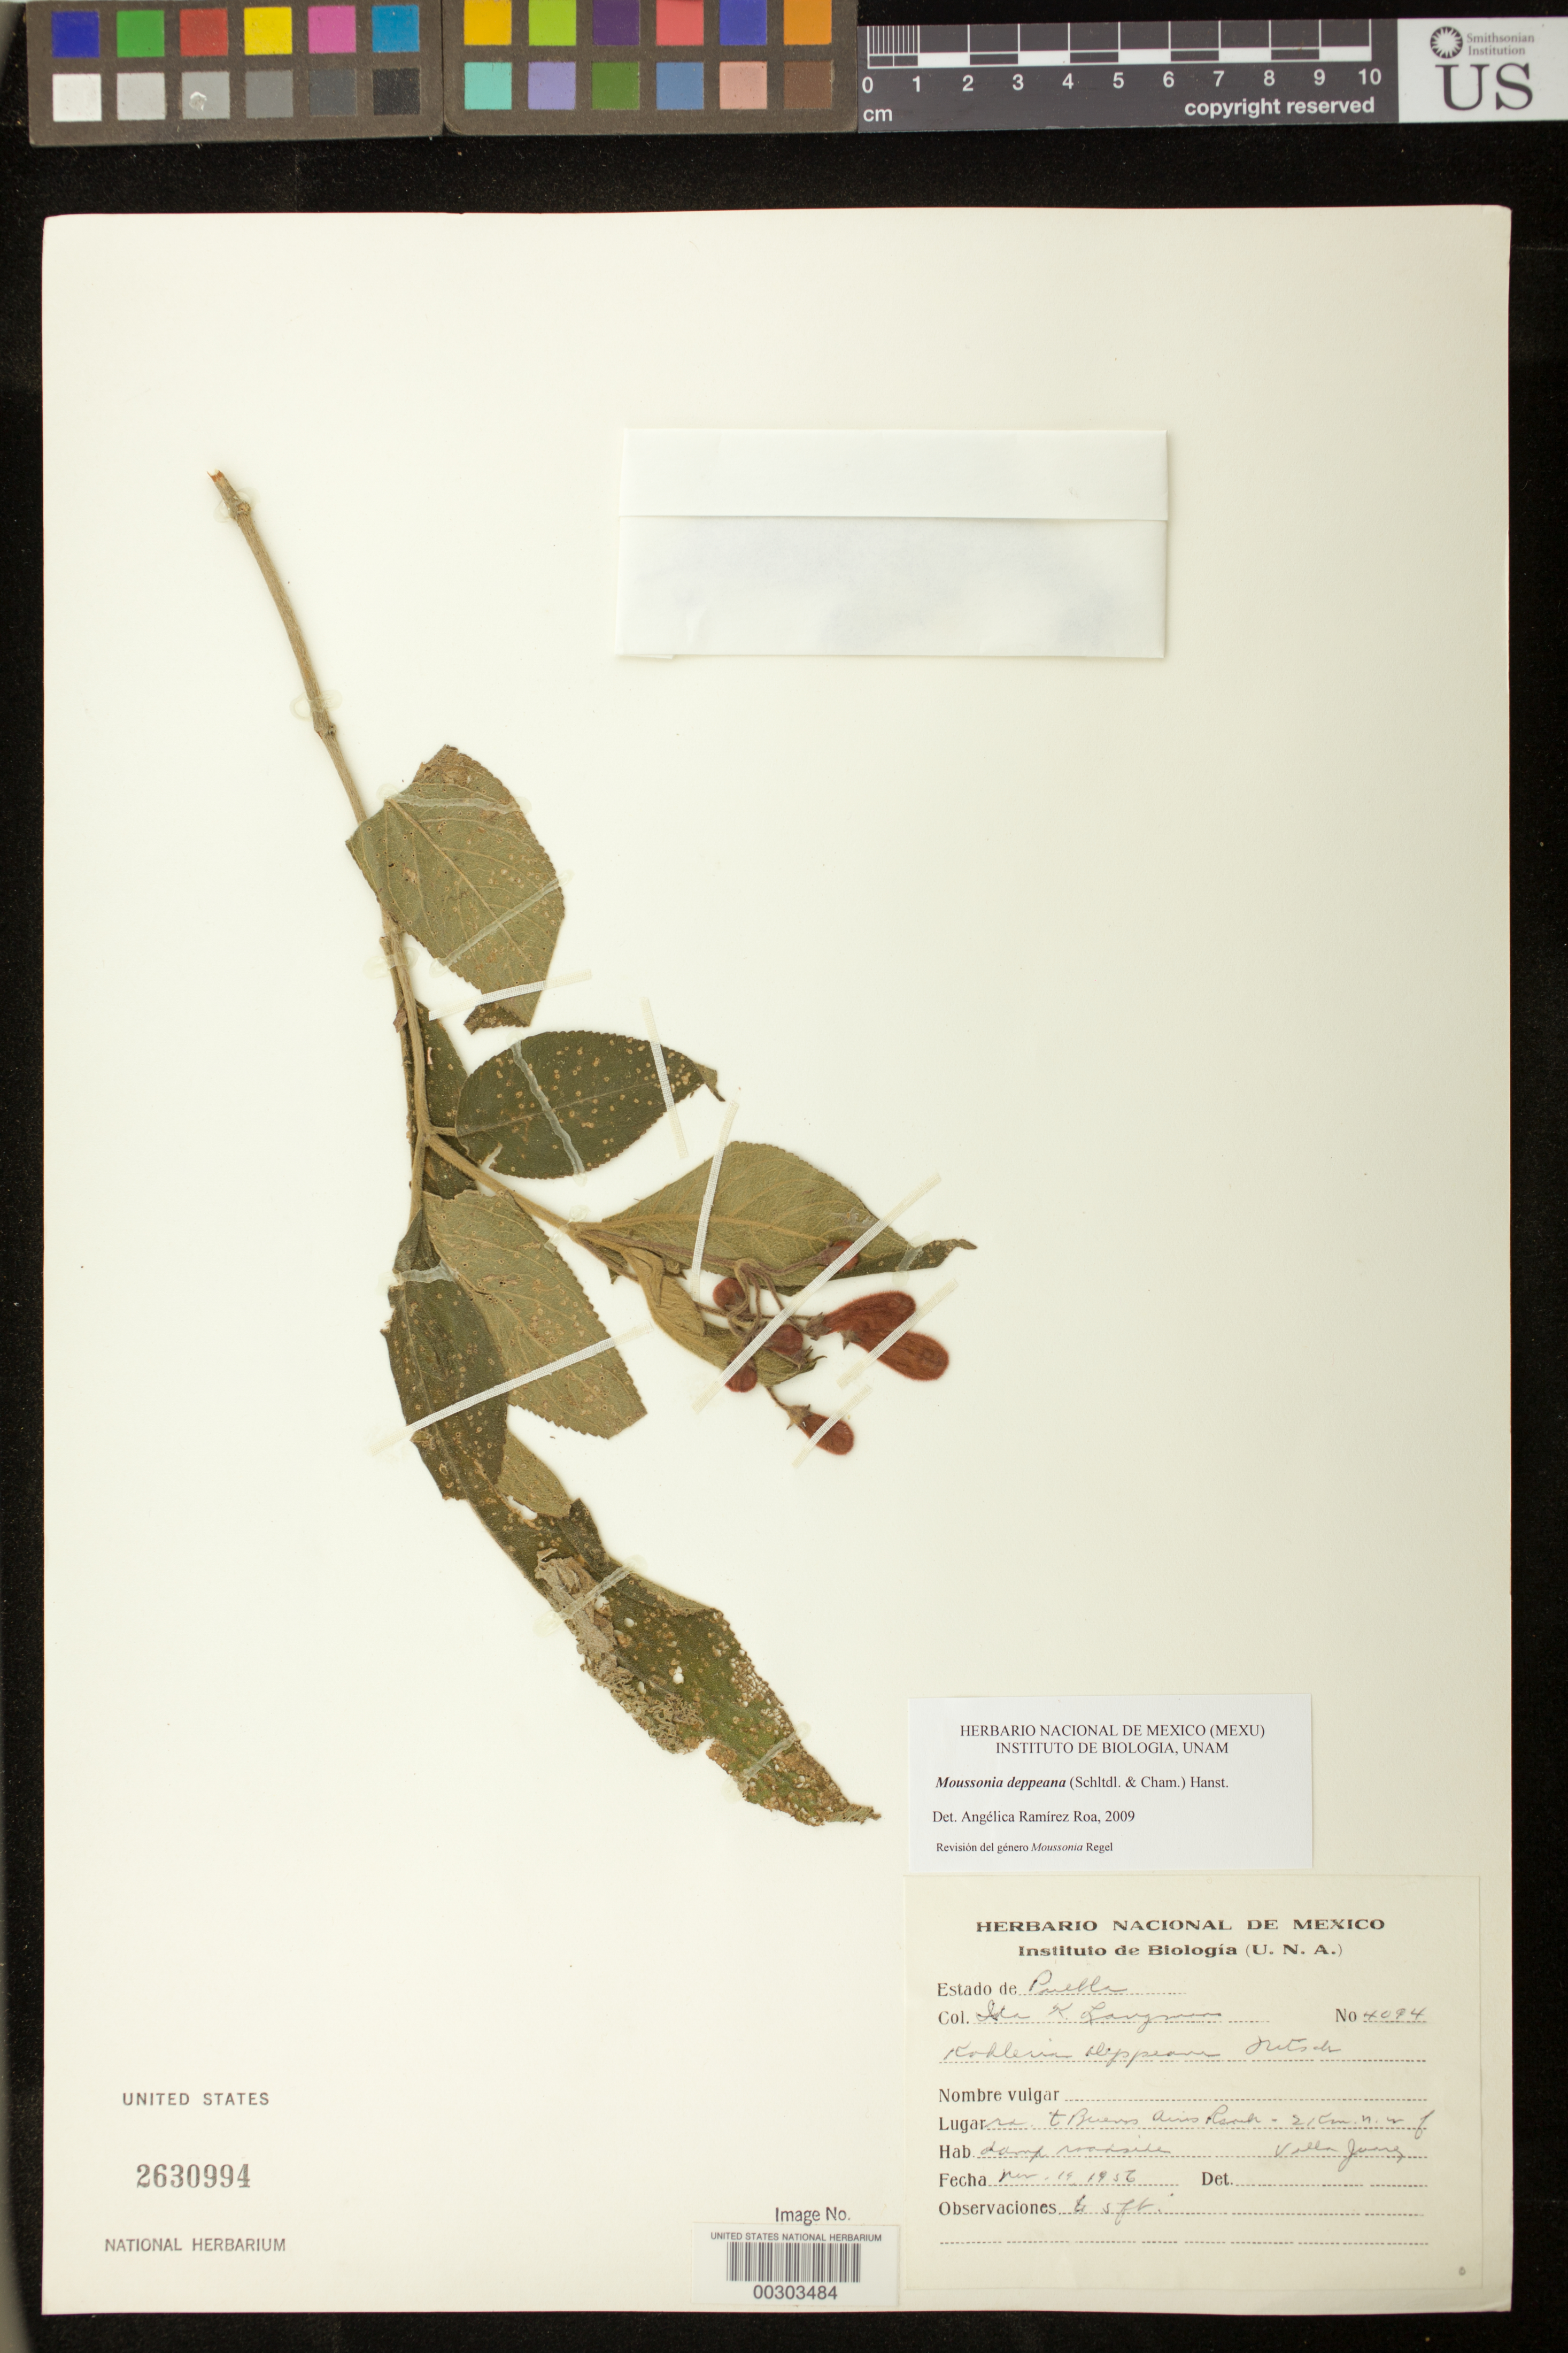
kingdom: Plantae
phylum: Tracheophyta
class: Magnoliopsida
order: Lamiales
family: Gesneriaceae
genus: Moussonia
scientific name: Moussonia deppeana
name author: (Schltdl. & Cham.) Klotzsch ex Hanst.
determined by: Ramírez-Roa, A.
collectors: I. K. Langman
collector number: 4094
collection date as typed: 19 Nov 1956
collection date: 1956-11-19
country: Mexico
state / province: Puebla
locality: Ra. to Buenos Aires rsoilr - 2 km NW of valley Juerez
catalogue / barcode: US 2630994